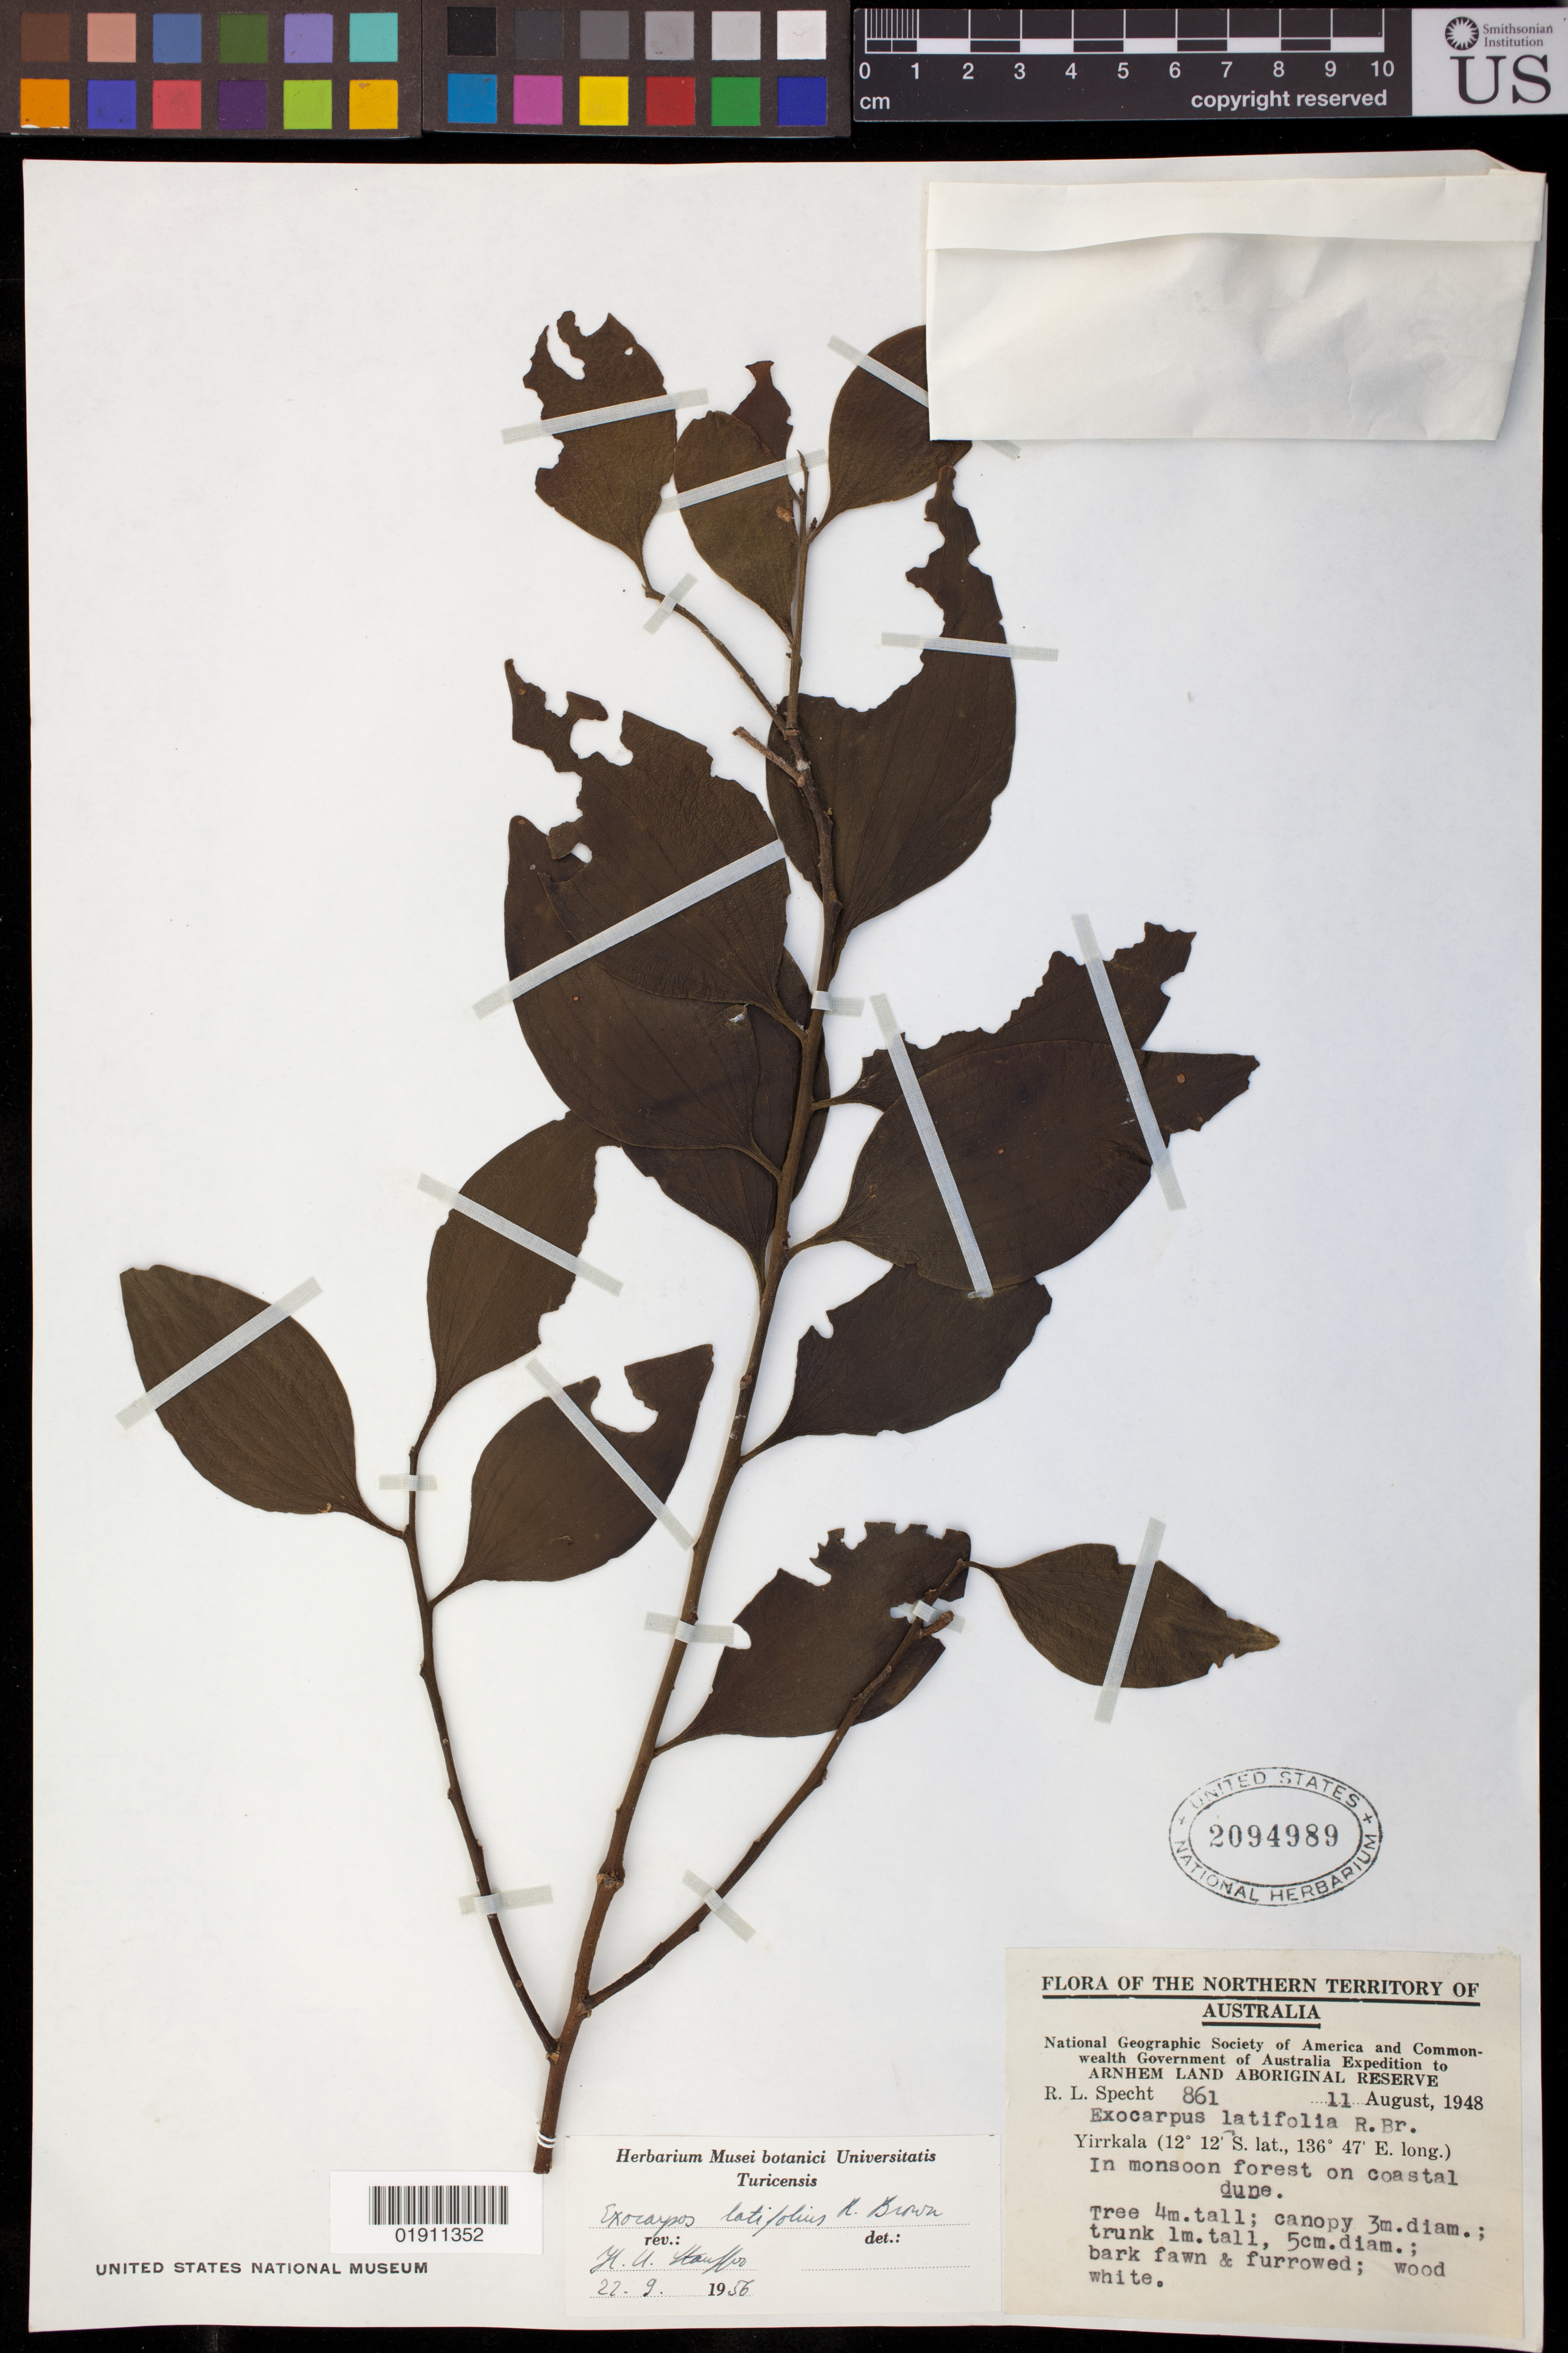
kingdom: Plantae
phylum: Tracheophyta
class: Magnoliopsida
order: Santalales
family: Santalaceae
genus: Exocarpos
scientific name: Exocarpos latifolius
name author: R. Br.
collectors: R. L. Specht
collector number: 861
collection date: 1948-08-11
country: Australia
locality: Yirrkala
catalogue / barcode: US 2094989